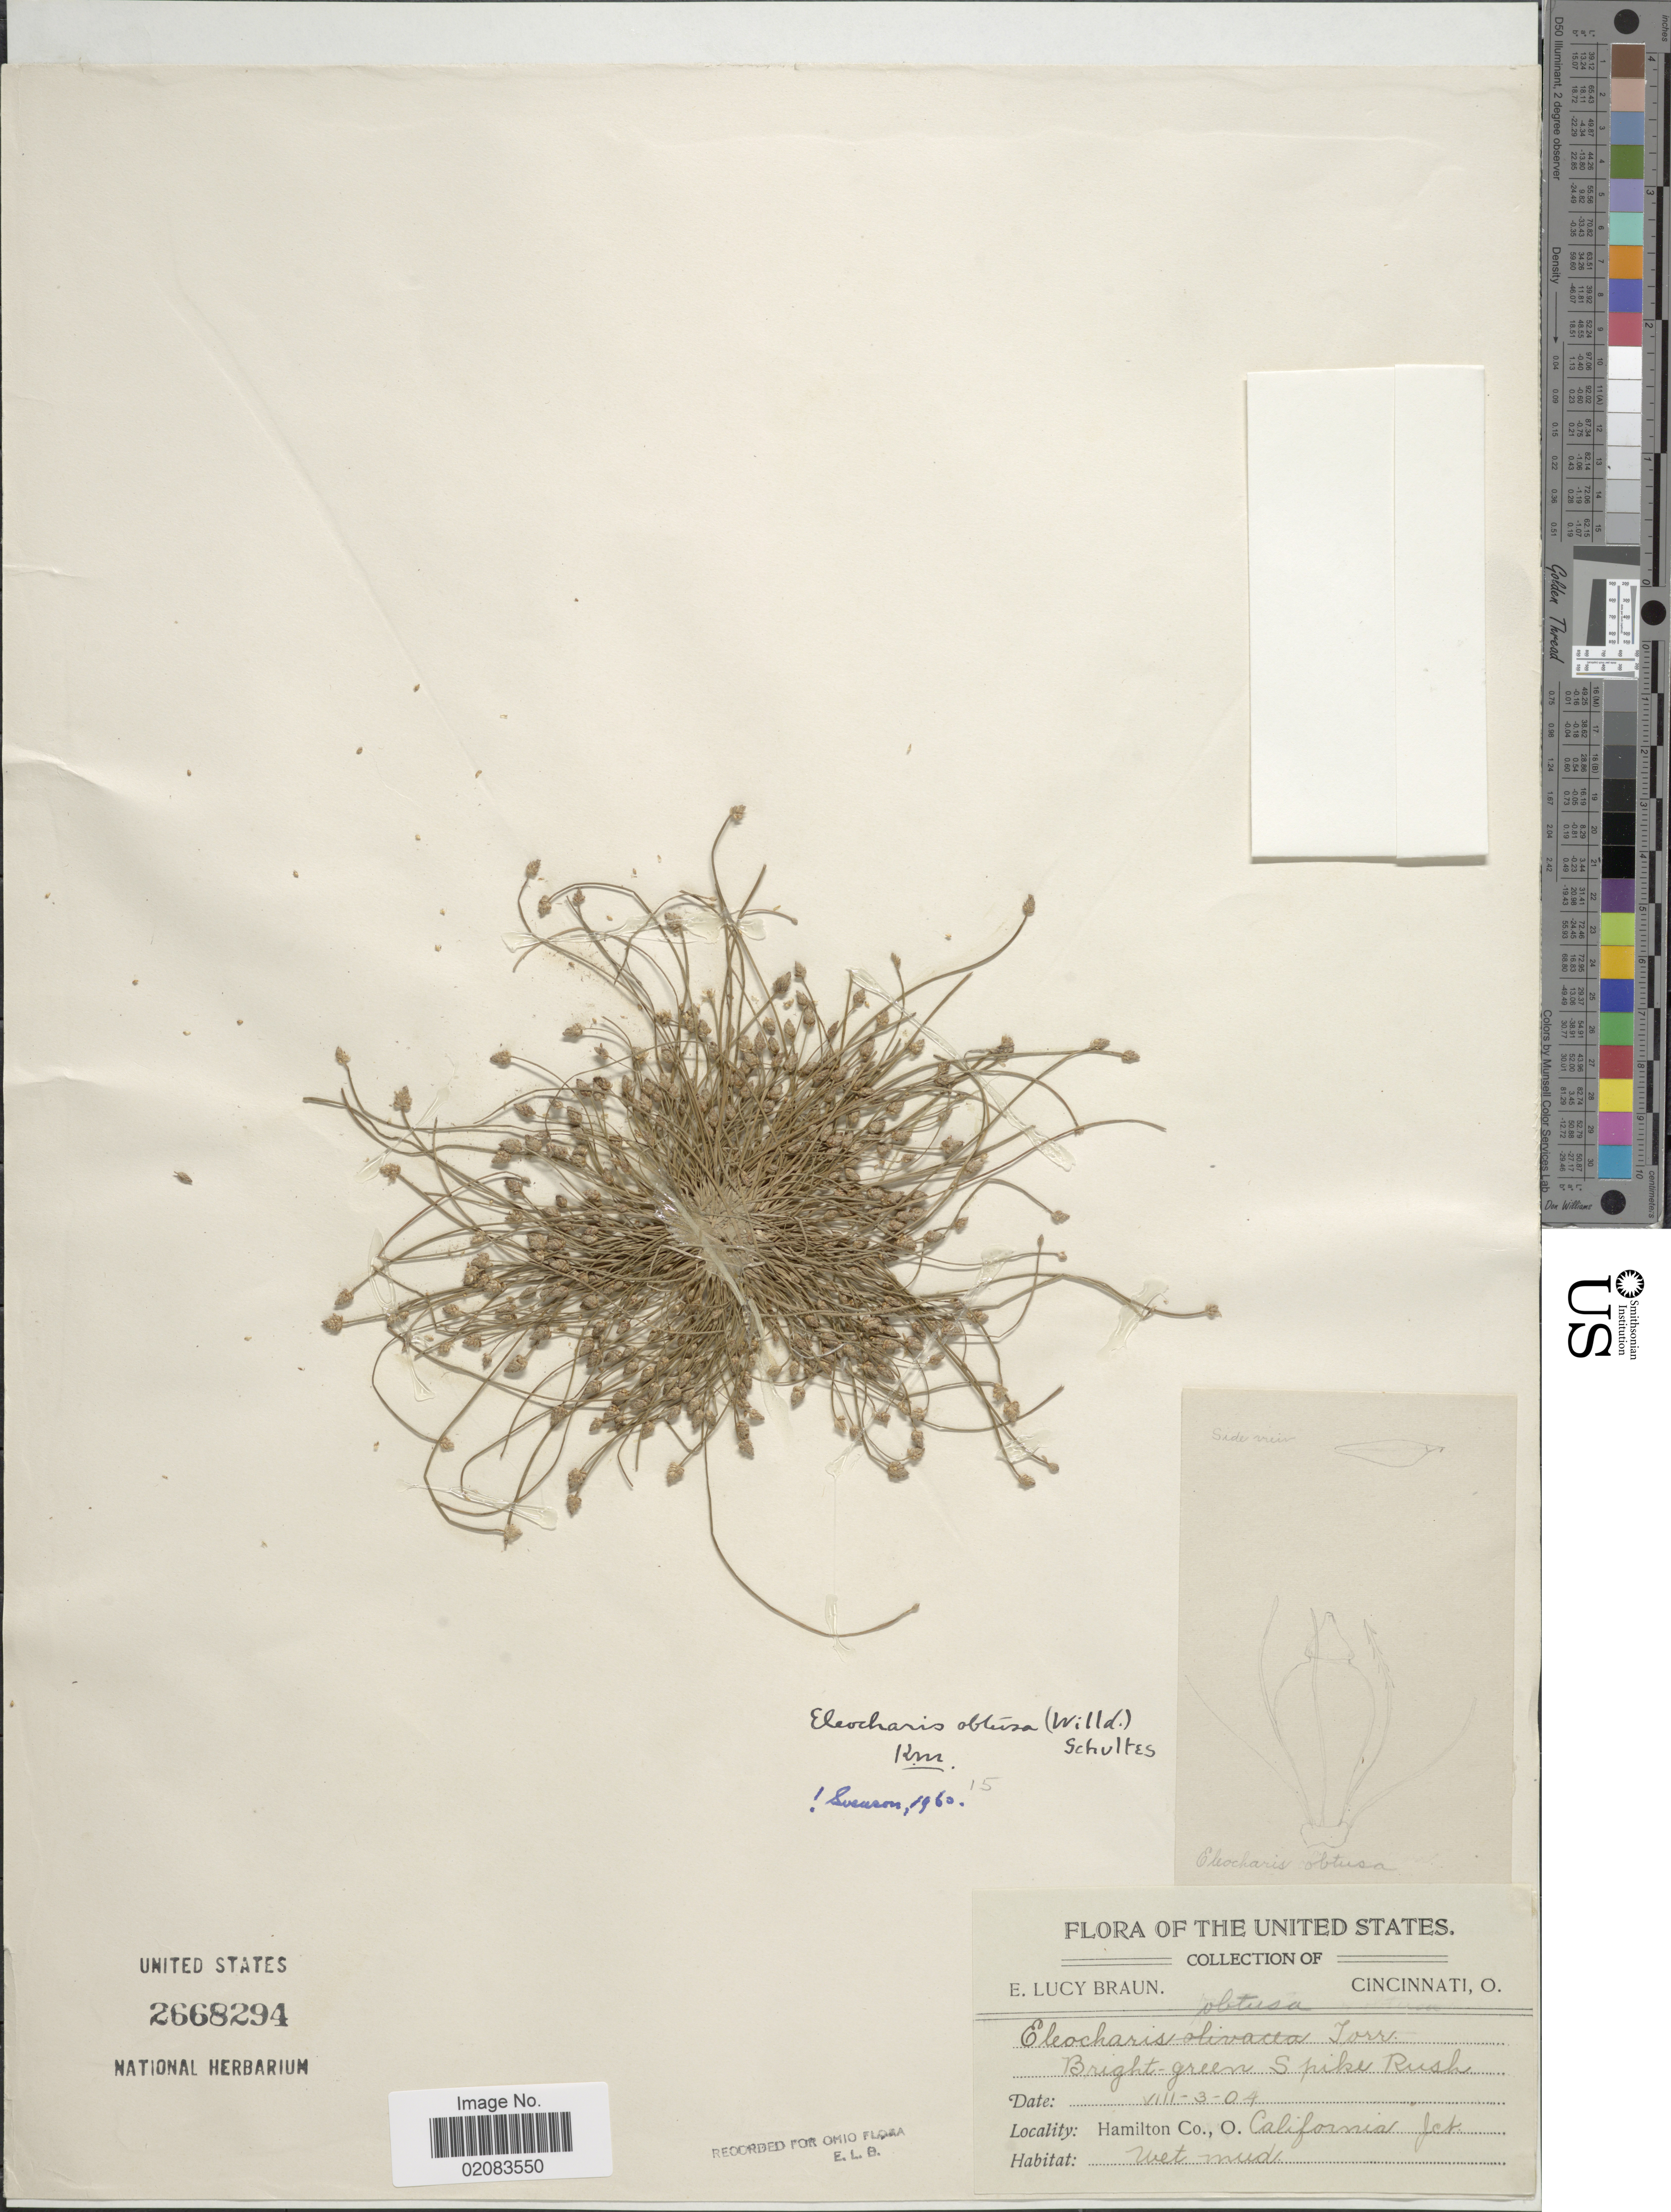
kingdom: Plantae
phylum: Tracheophyta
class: Liliopsida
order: Poales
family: Cyperaceae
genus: Eleocharis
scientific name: Eleocharis obtusa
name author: (Willd.) Schult.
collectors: E. L. Braun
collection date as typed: Transcribed d/m/y: 3/8/4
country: United States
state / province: Ohio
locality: Hamilton Co., O. California Jct, wet mud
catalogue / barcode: US 2668294